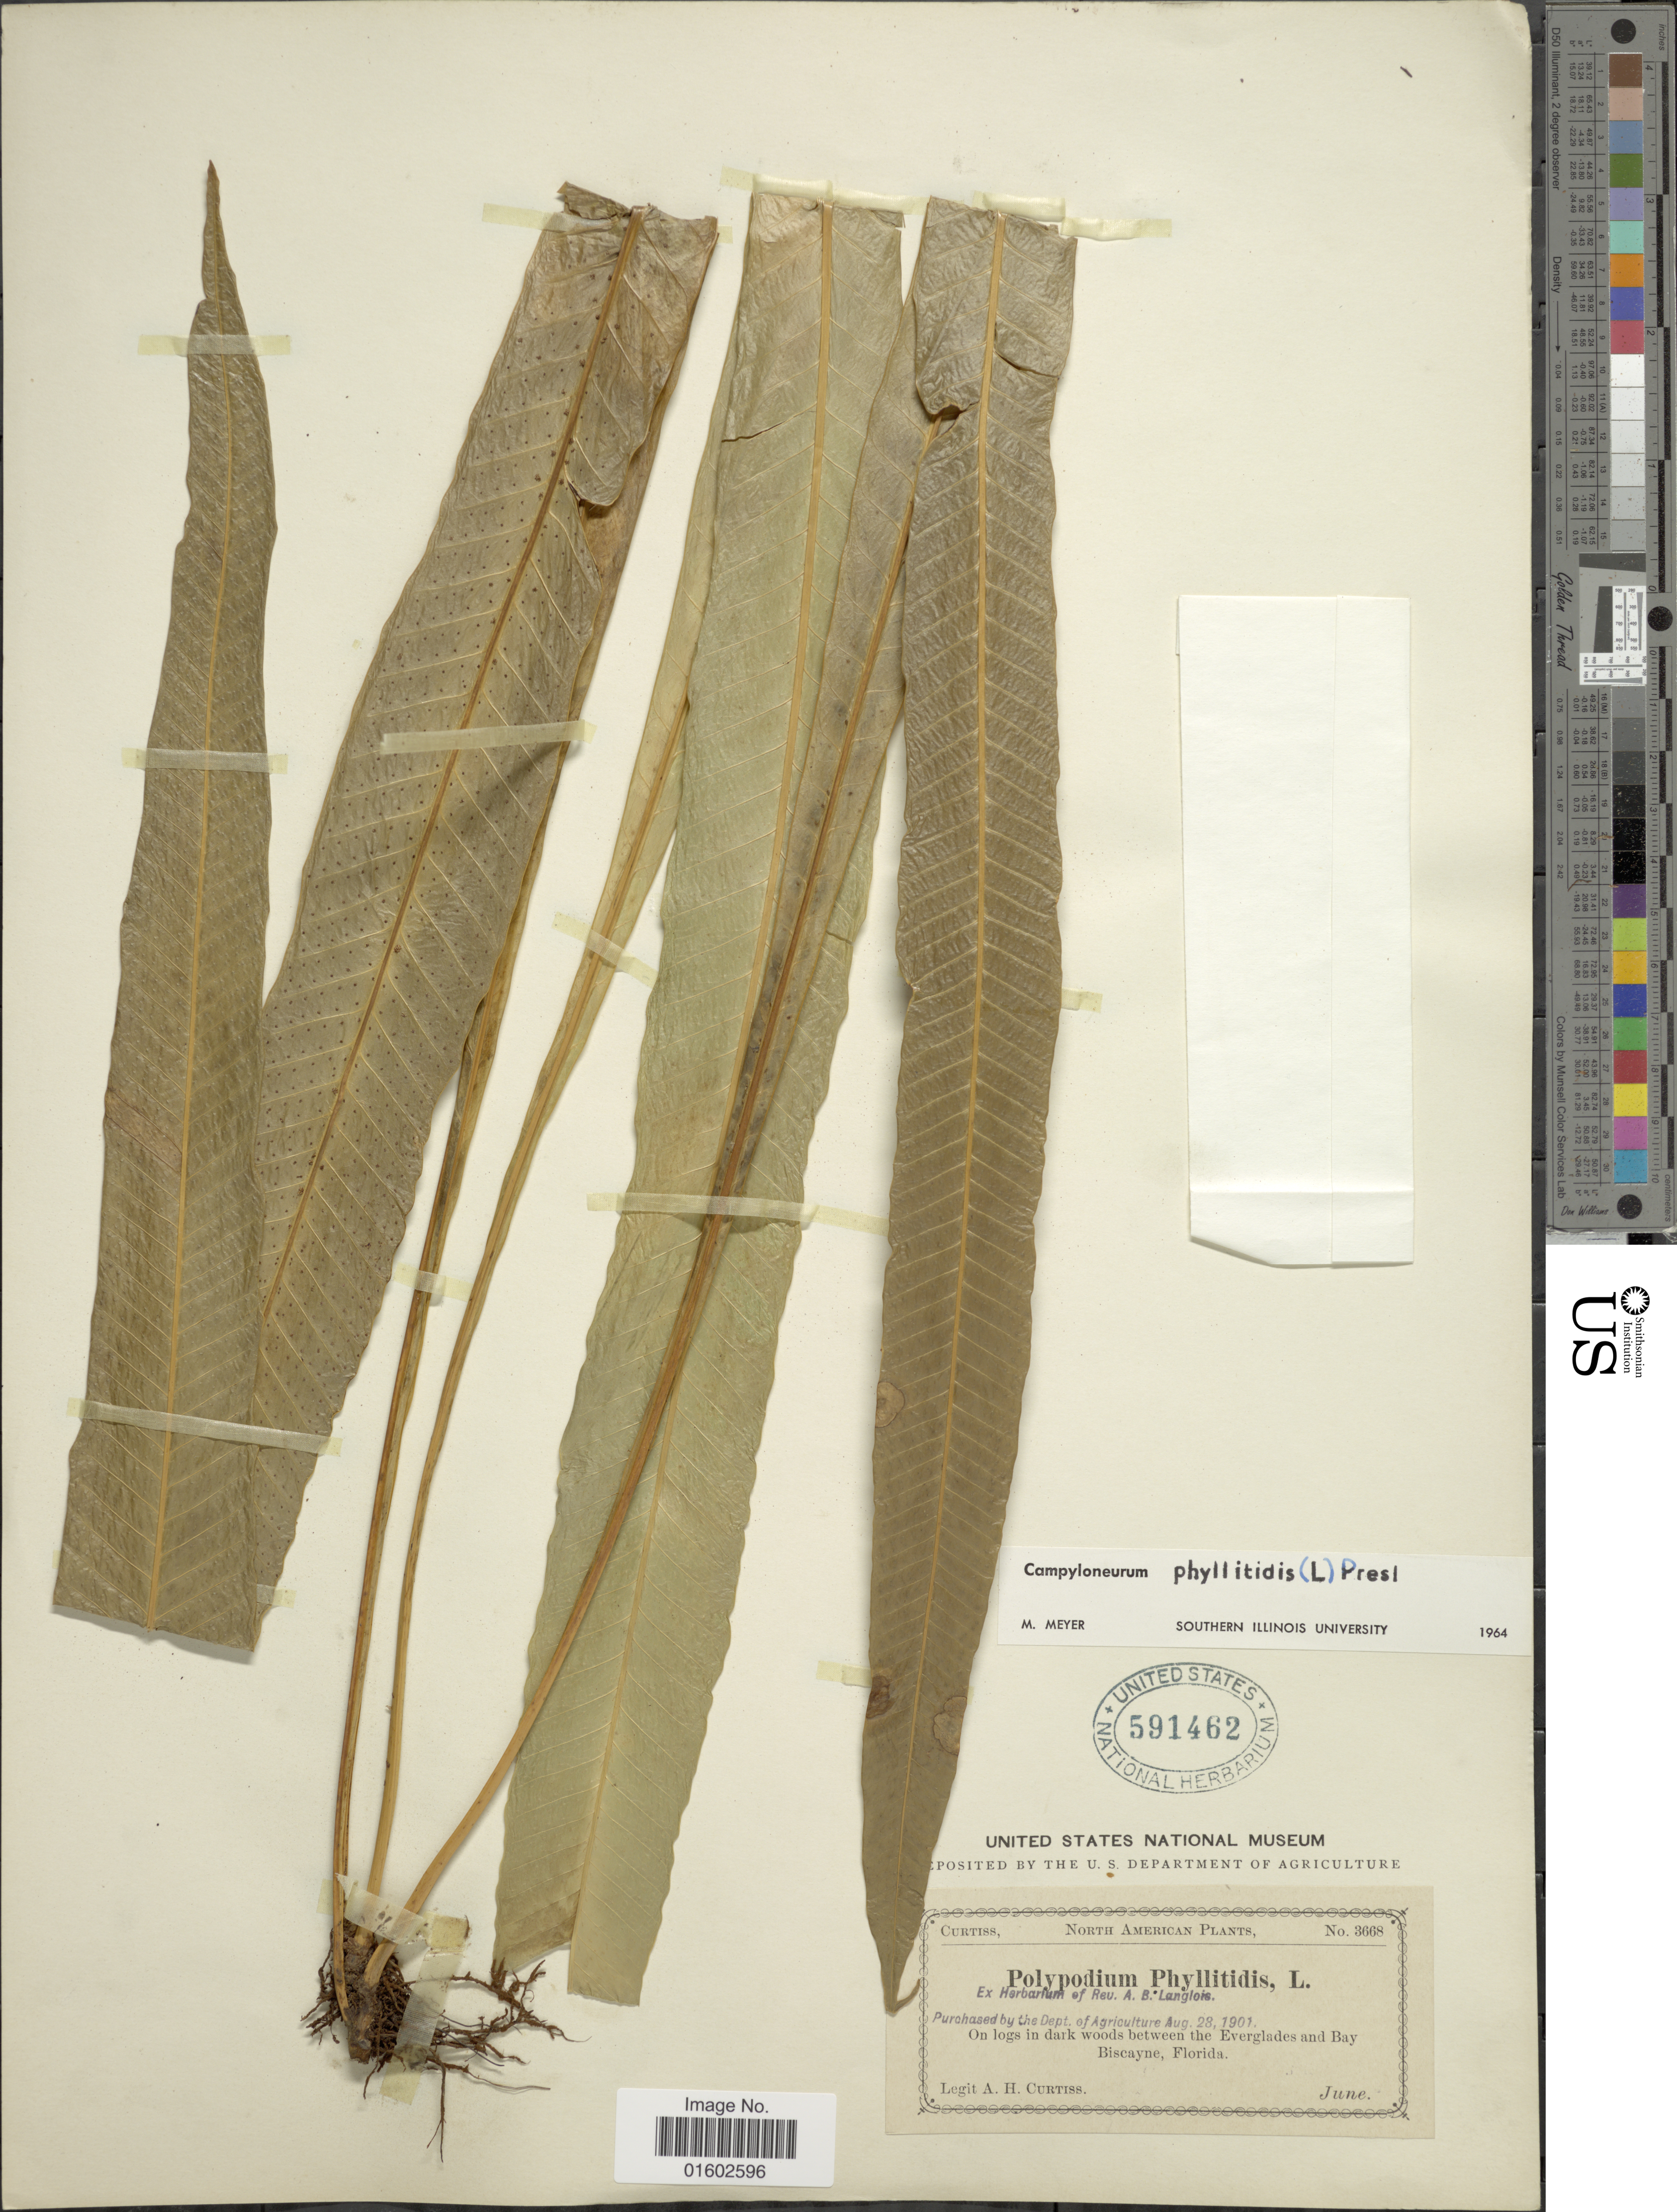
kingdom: Plantae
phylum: Tracheophyta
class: Polypodiopsida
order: Polypodiales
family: Polypodiaceae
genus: Campyloneurum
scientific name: Campyloneurum phyllitidis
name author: (L.) C. Presl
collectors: A. H. Curtiss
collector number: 3668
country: United States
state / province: Florida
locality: On logs in dark woods between the Everglades and Bay Biscayne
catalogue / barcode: US 591462